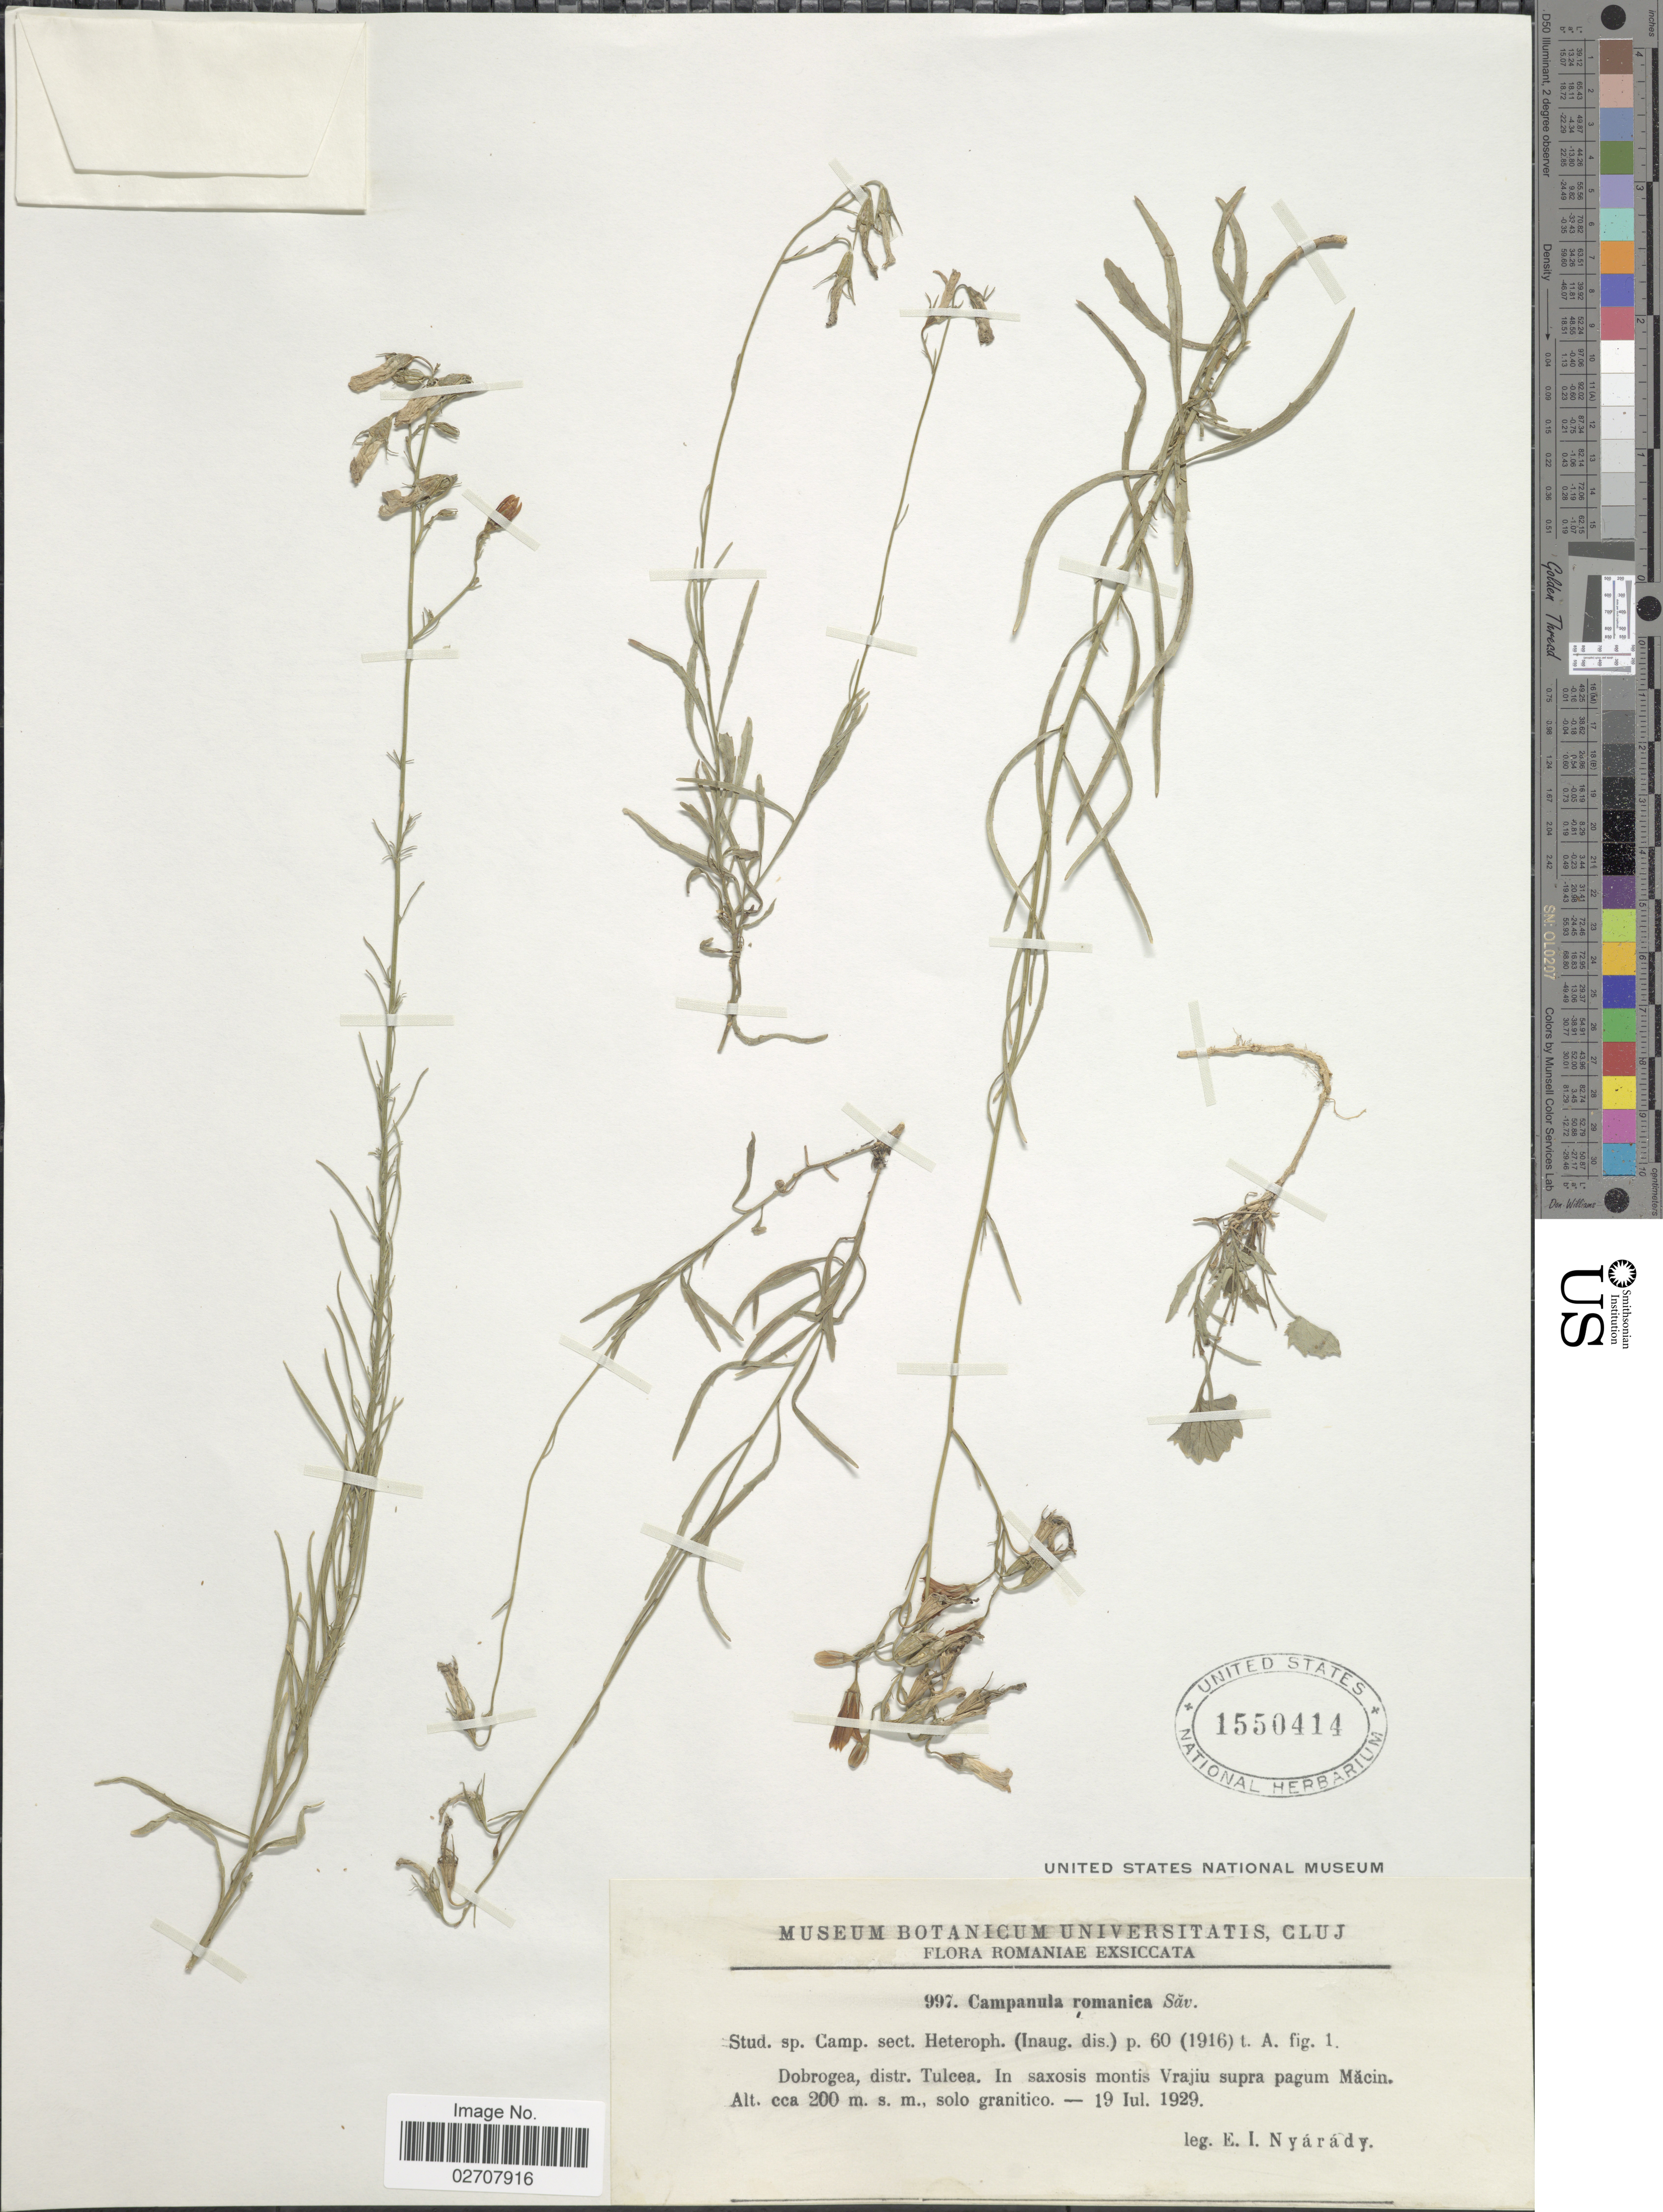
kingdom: Plantae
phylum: Tracheophyta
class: Magnoliopsida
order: Asterales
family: Campanulaceae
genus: Campanula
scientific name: Campanula romanica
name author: Savulescu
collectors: E. Nyárády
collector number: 997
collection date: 1929-07-19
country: Romania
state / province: Tulcea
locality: Dobrogea, distr. Tulcea. In saxosis montis Vrajiu supra pagum Macin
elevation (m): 200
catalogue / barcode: US 1550414